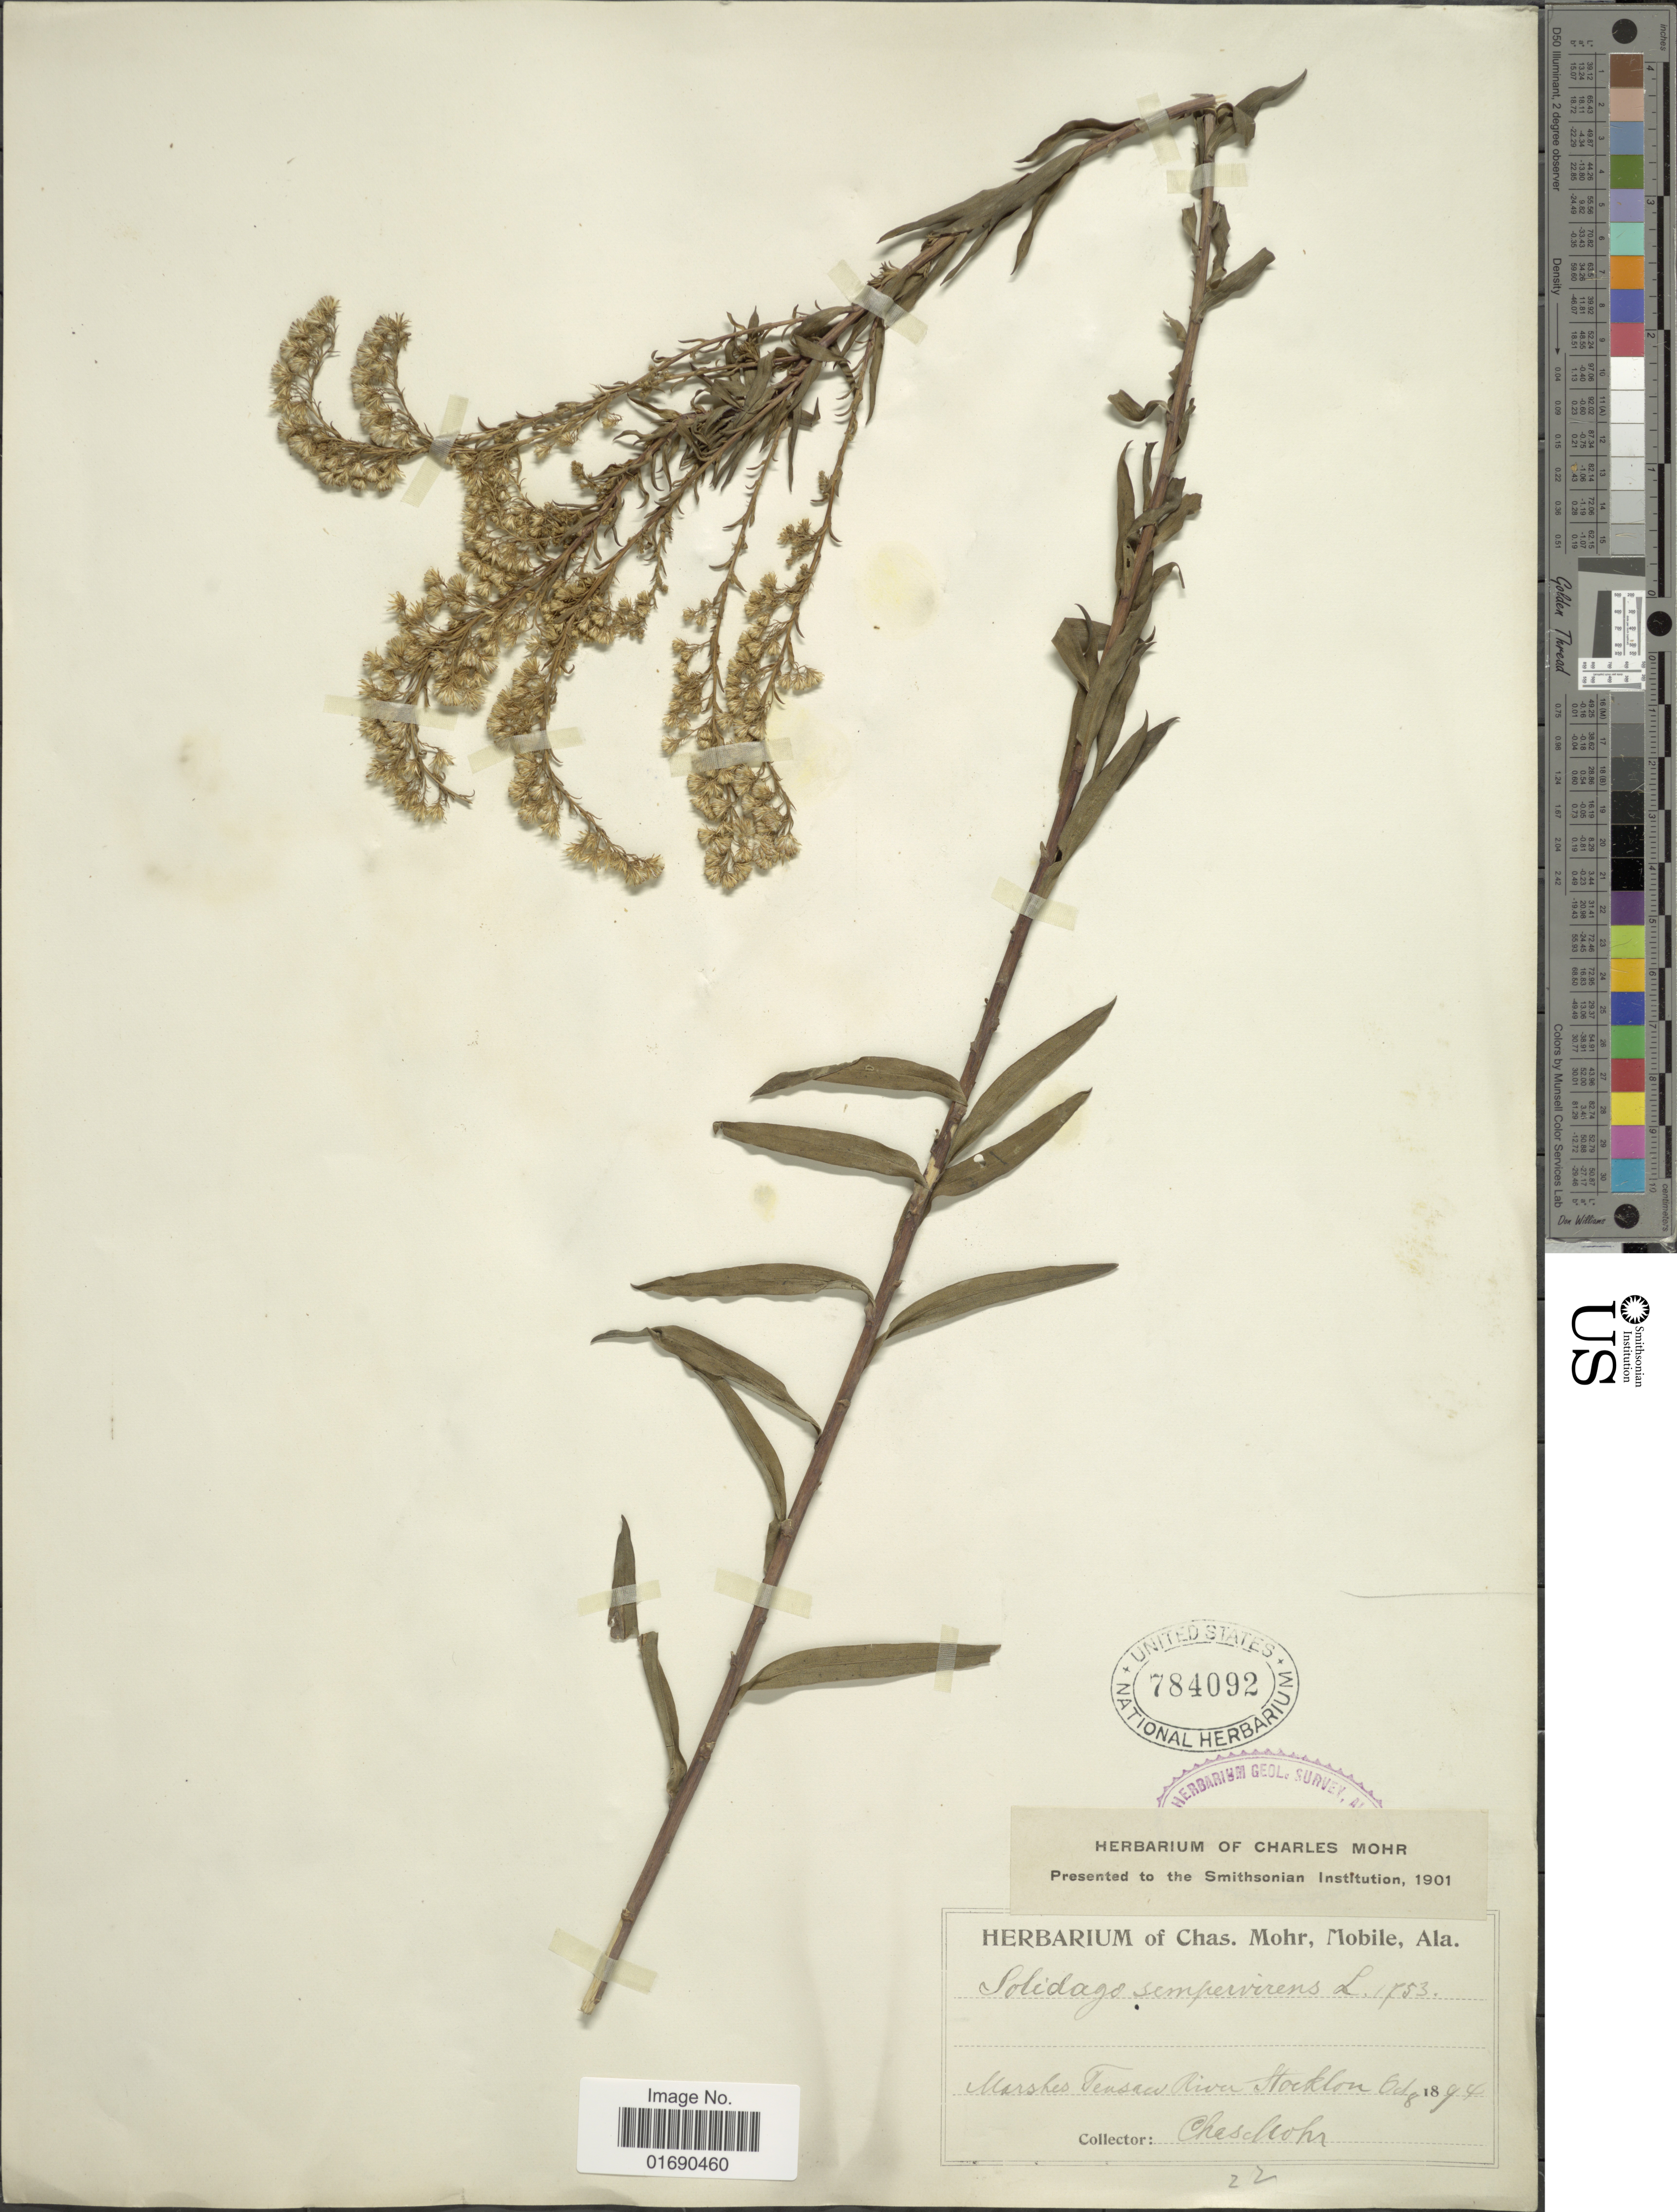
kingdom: Plantae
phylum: Tracheophyta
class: Magnoliopsida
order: Asterales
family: Asteraceae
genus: Solidago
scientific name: Solidago sempervirens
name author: L.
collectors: C. T. Mohr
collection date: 1894-10-08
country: United States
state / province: Alabama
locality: Marshes Tensaw River Stockton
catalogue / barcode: US 784092